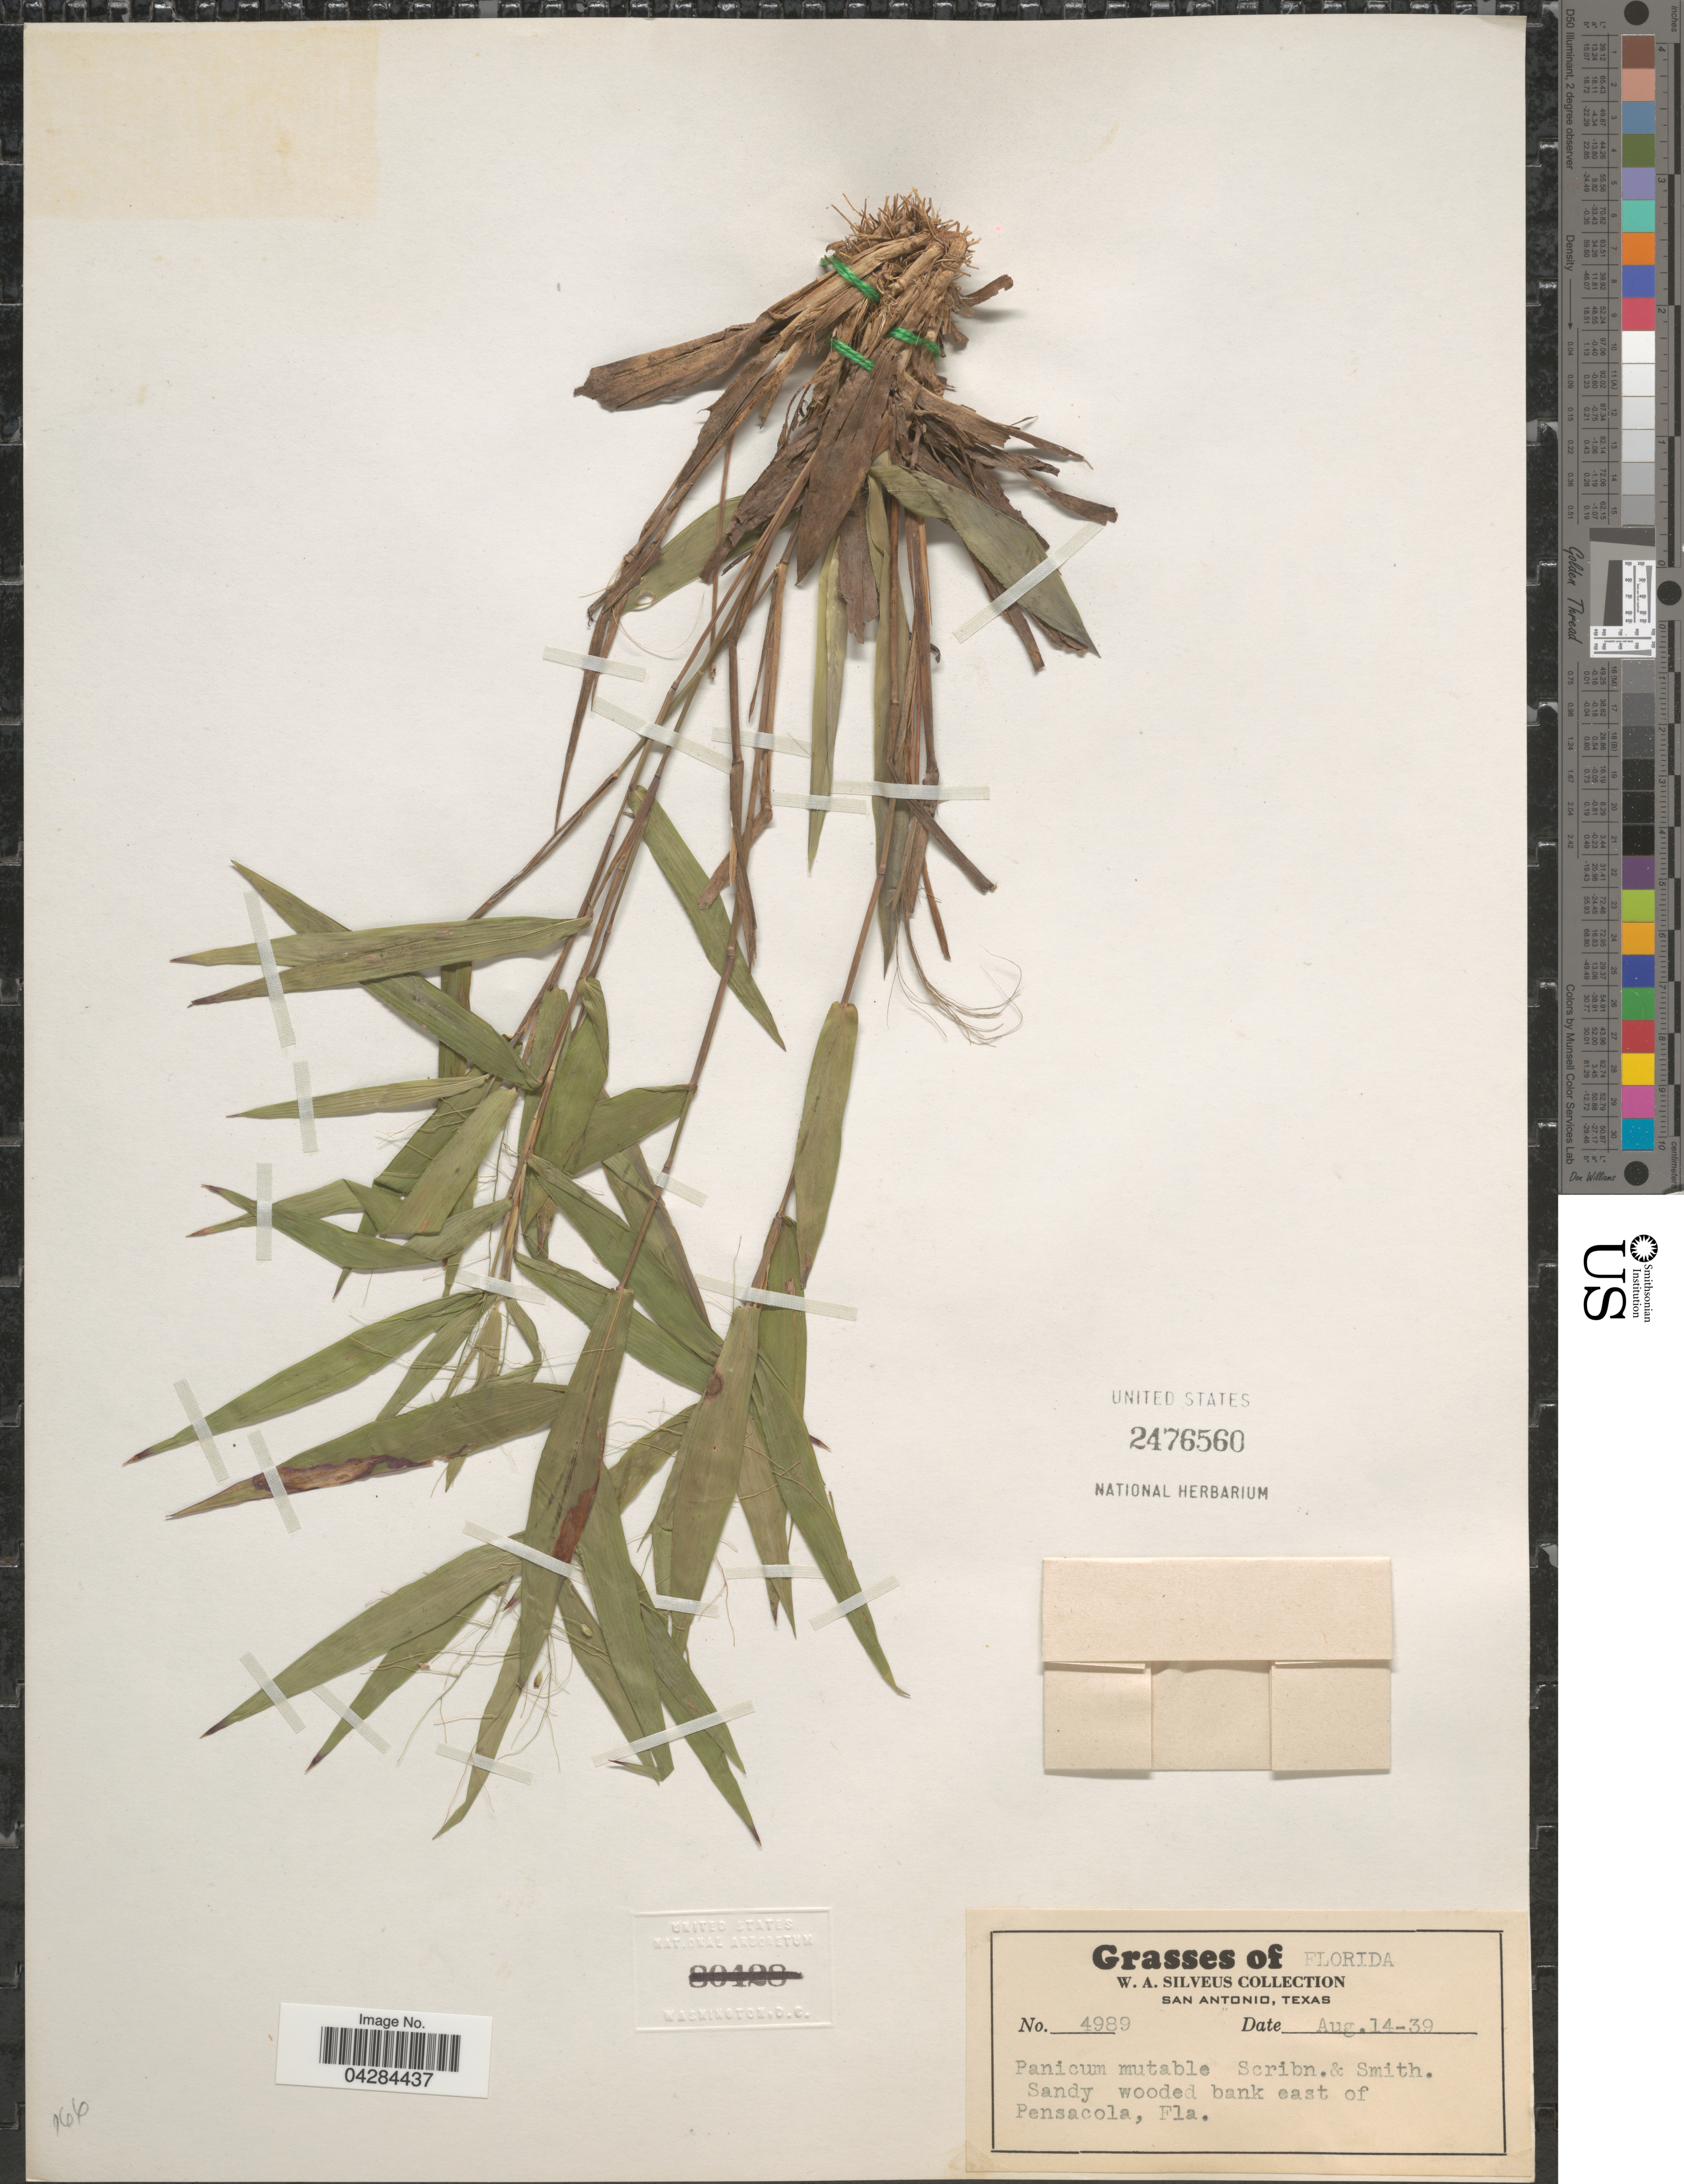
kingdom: Plantae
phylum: Tracheophyta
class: Liliopsida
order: Poales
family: Poaceae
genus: Dichanthelium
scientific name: Dichanthelium ovale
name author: (Elliott) Gould & C.A. Clark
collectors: W. Silveus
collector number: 4989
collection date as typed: Transcribed d/m/y: 14/8/39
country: United States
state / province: Florida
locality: Sandy wooded bank east of Pensacola.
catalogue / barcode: US 2476560